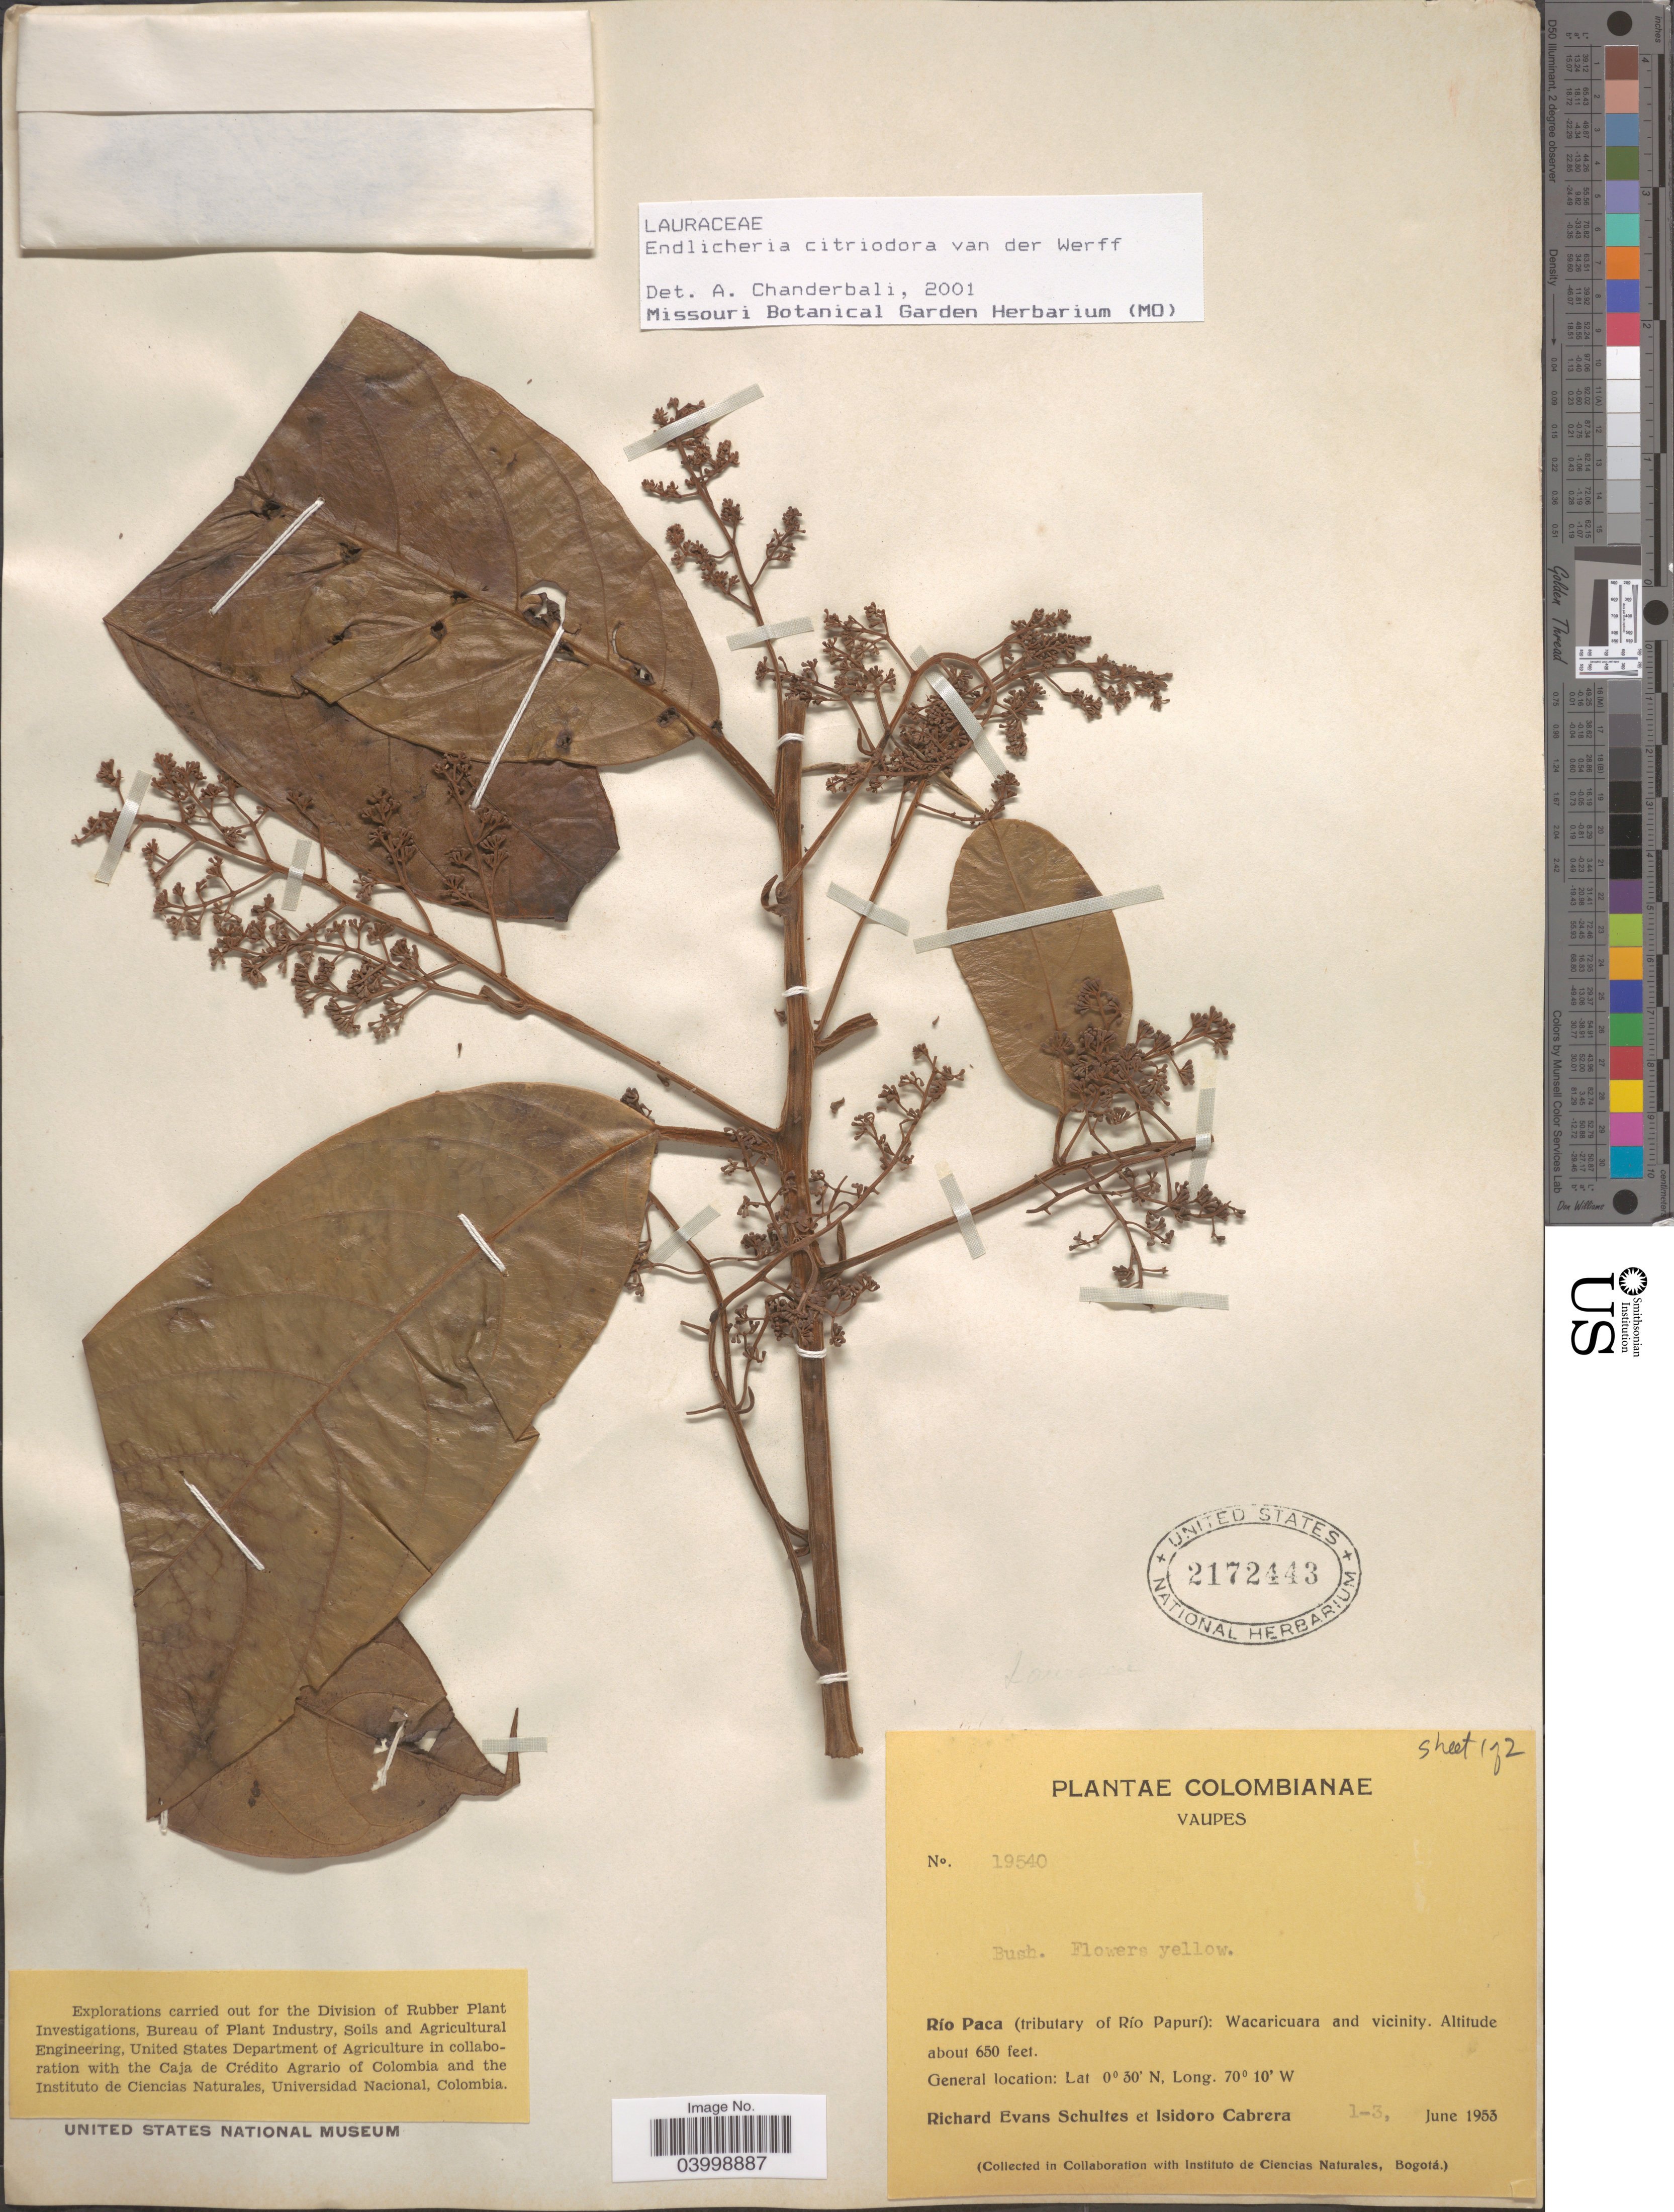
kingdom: Plantae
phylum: Tracheophyta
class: Magnoliopsida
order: Laurales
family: Lauraceae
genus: Endlicheria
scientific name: Endlicheria citriodora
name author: van der Werff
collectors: R. E. Schultes & I. Cabrera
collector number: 19540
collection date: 1953-06-01/1953-06-03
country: Colombia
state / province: Vaupés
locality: Río Paca (tributary of Río Papurí): Wacaricuara and vicinity.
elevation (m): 198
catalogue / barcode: US 2172443